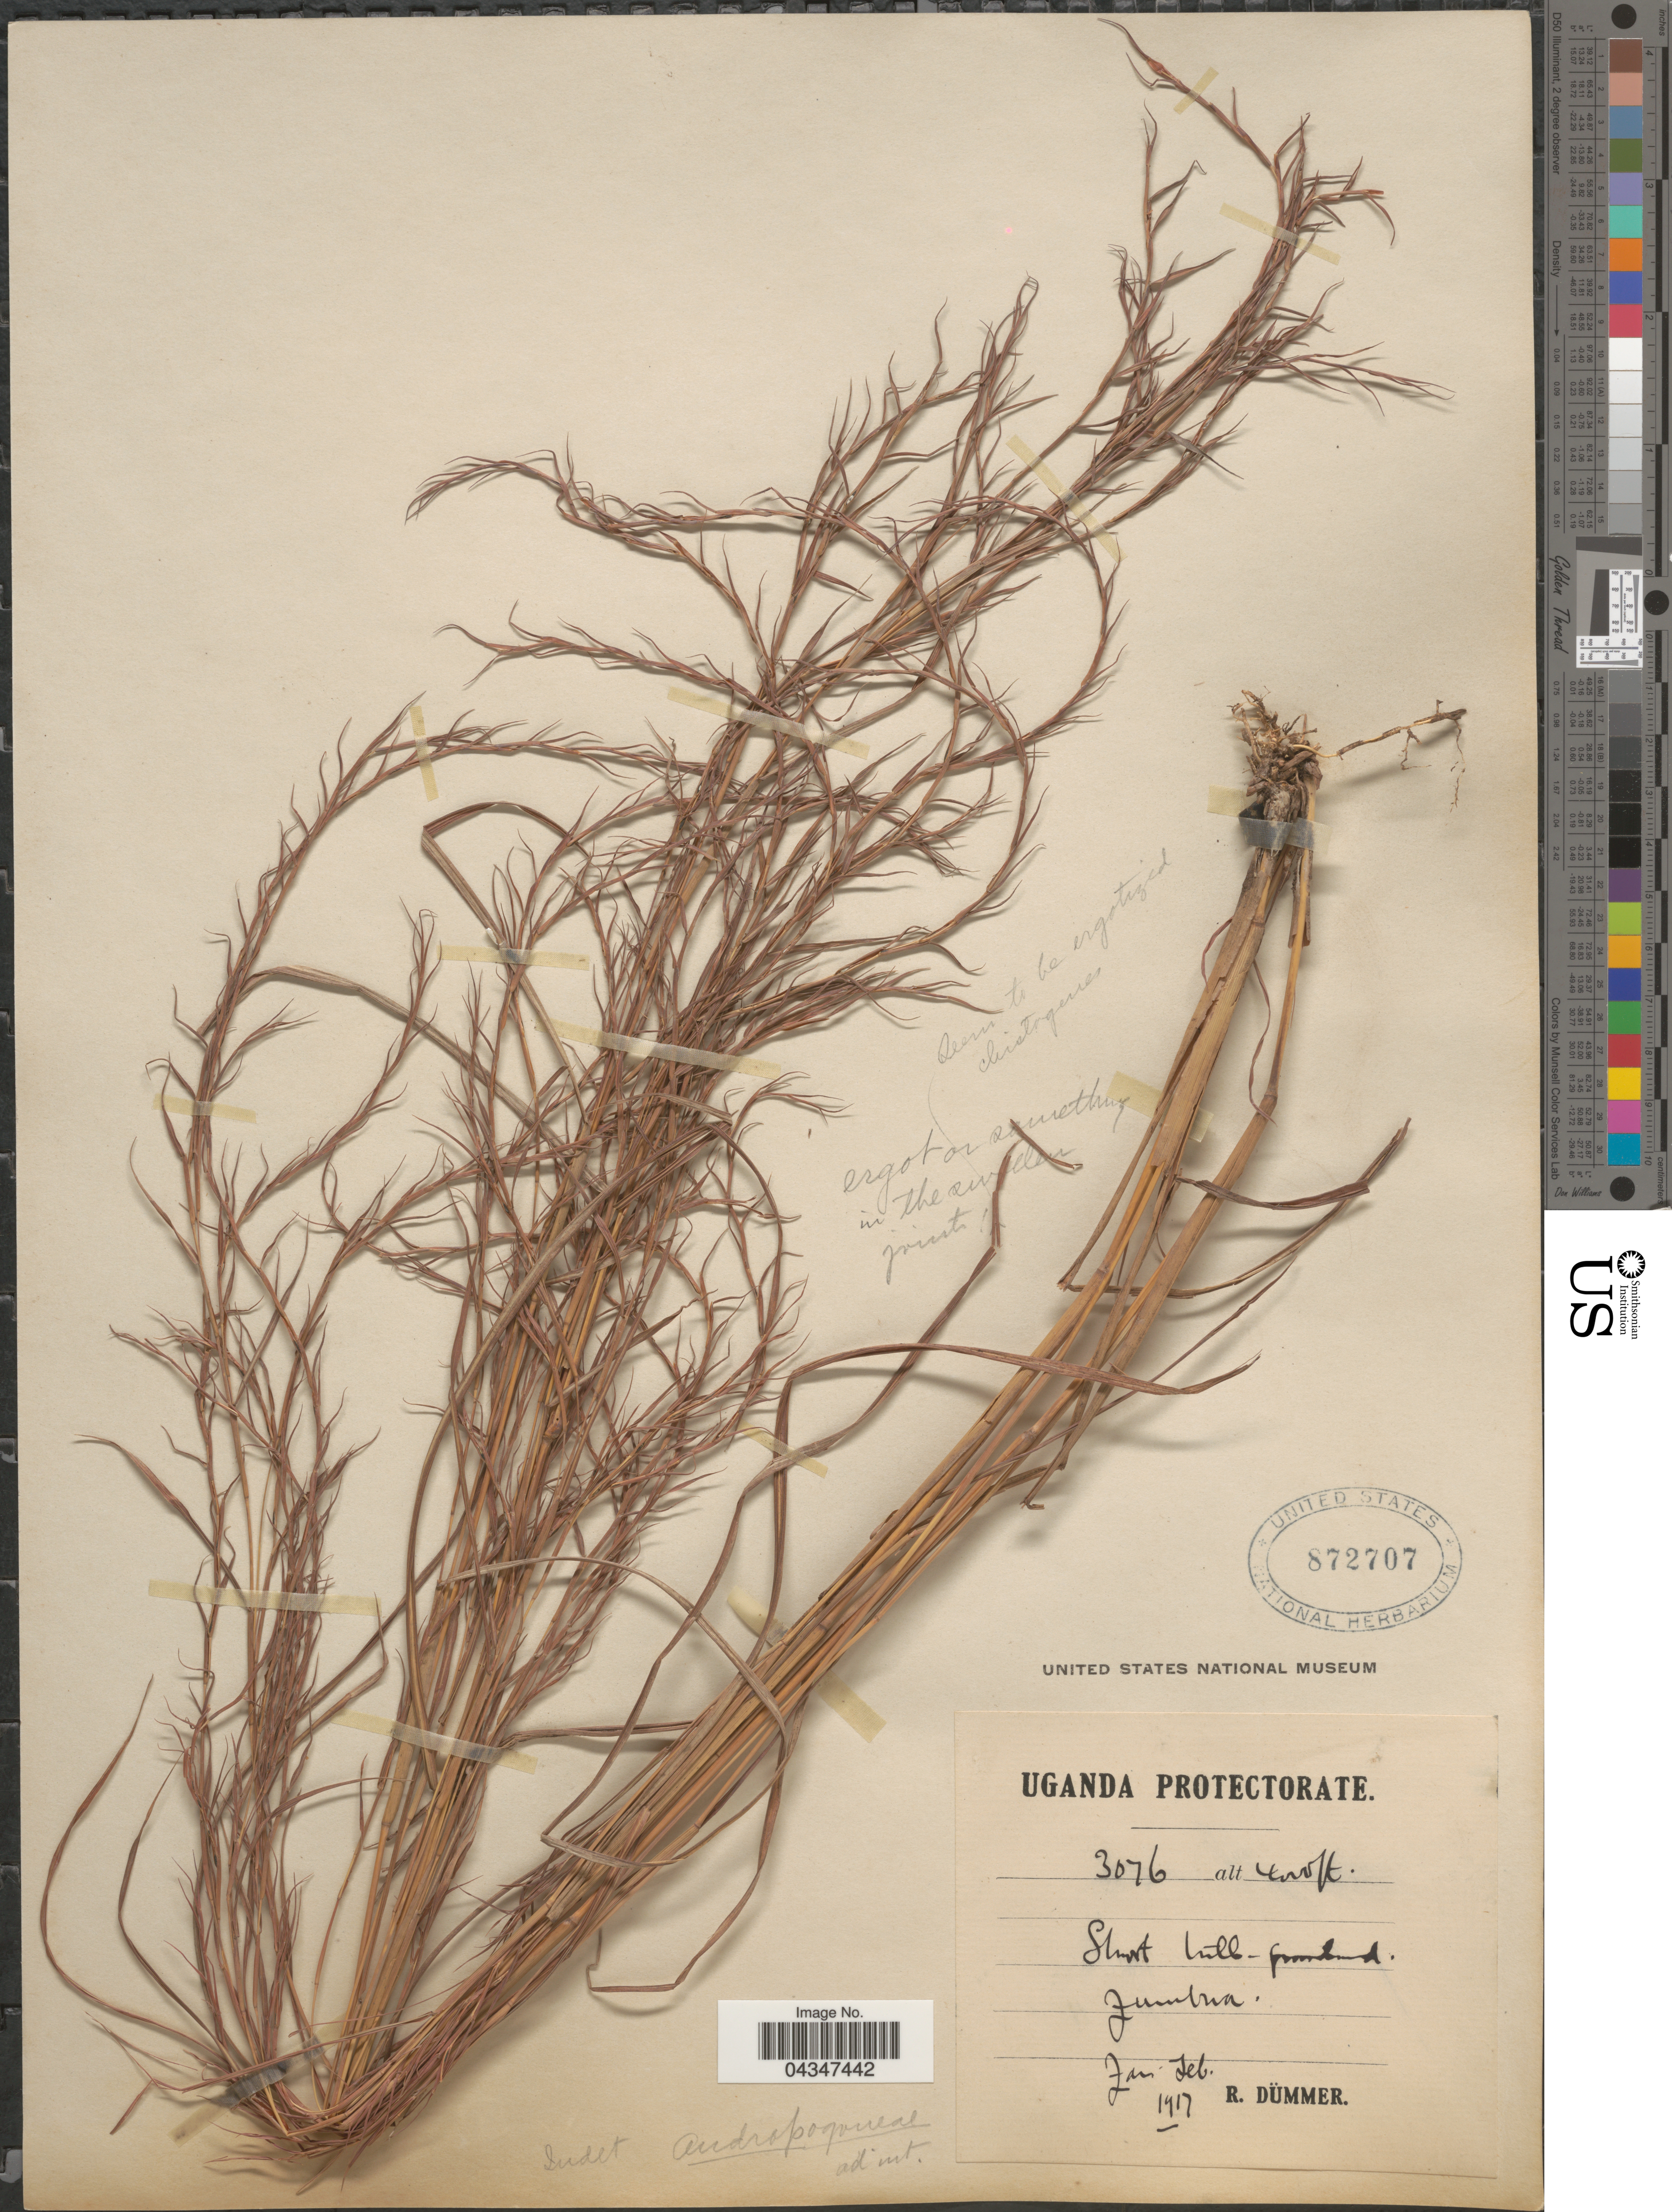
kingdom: Plantae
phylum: Tracheophyta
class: Liliopsida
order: Poales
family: Poaceae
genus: Andropogon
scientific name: Andropogon sp.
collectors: R. A. Dümmer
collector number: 3076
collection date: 1917-01/1917-02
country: Uganda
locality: Uganda Protectorate. Short hills. Jumbra [interpreted].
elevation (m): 1219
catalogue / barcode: US 872707